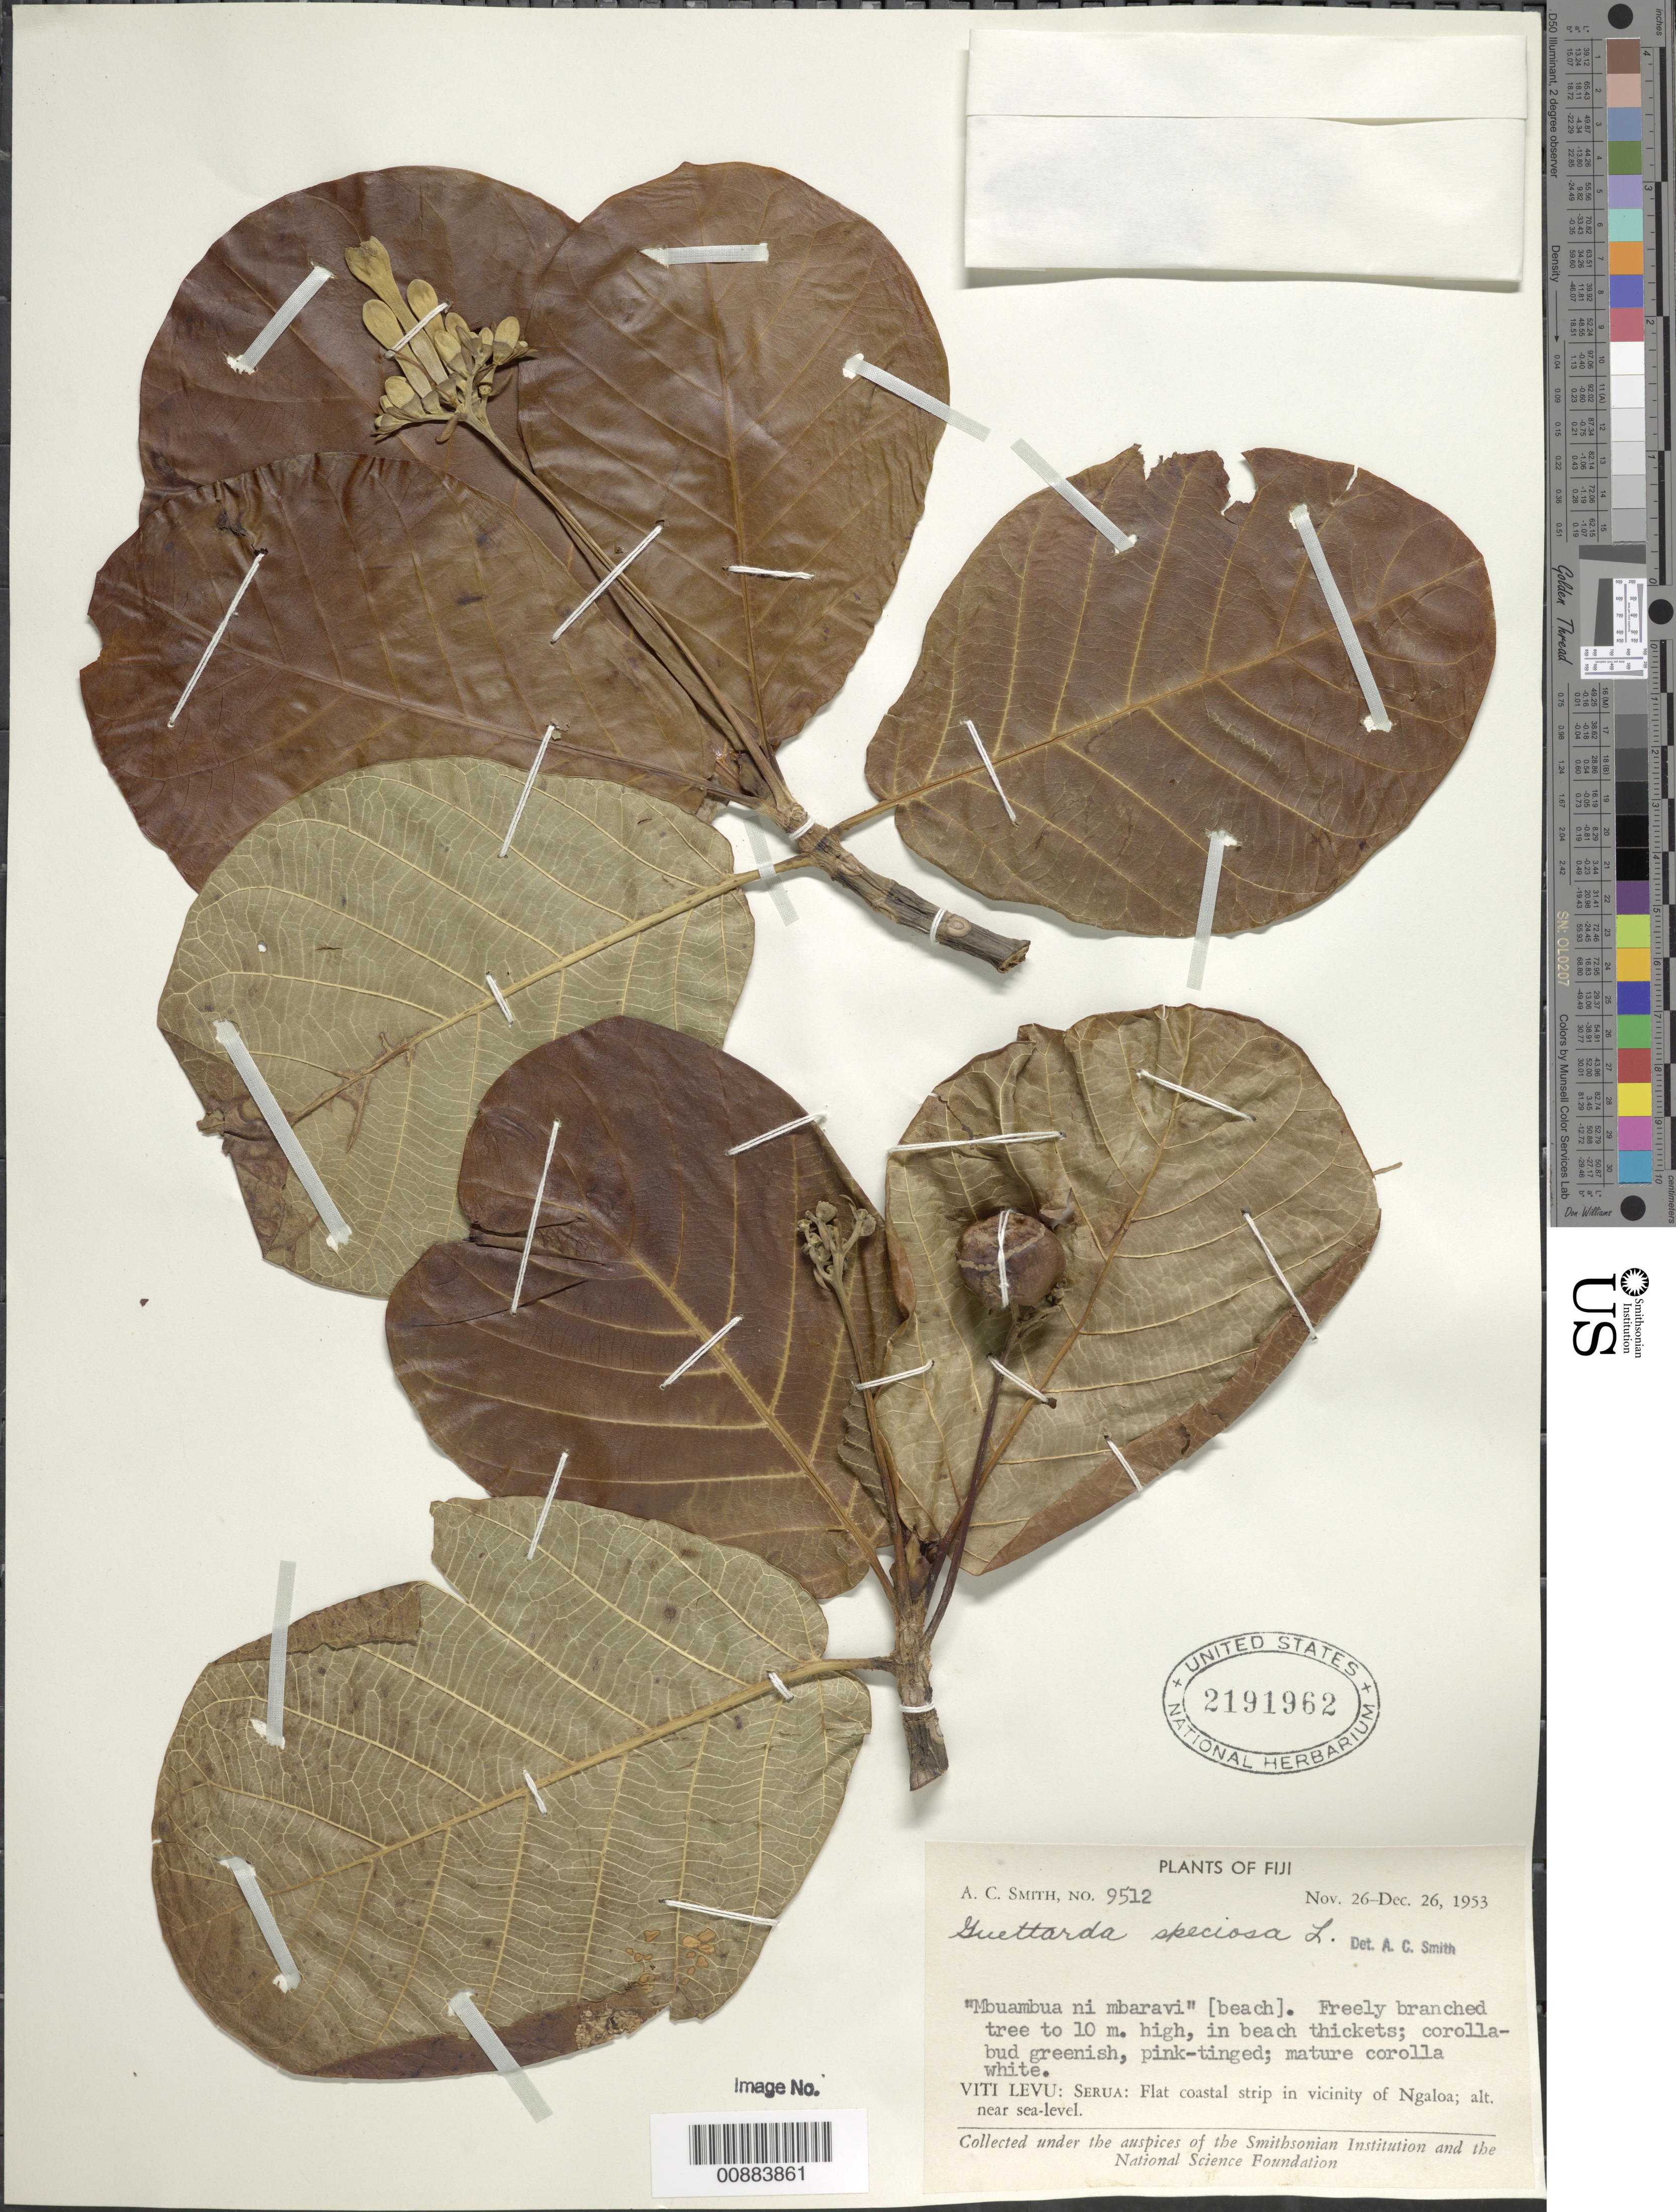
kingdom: Plantae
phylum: Tracheophyta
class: Magnoliopsida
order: Gentianales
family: Rubiaceae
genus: Guettarda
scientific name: Guettarda speciosa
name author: L.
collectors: A. C. Smith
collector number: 9512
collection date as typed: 26 Nov 1953 to 26 Dec 1953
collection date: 1953-11-26/1953-12-26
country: Fiji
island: Vanua Levu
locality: Serua: flat coastal strip in vicinity of Ngaloa. Near sea level.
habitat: In beach thickets.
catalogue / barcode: US 2191962